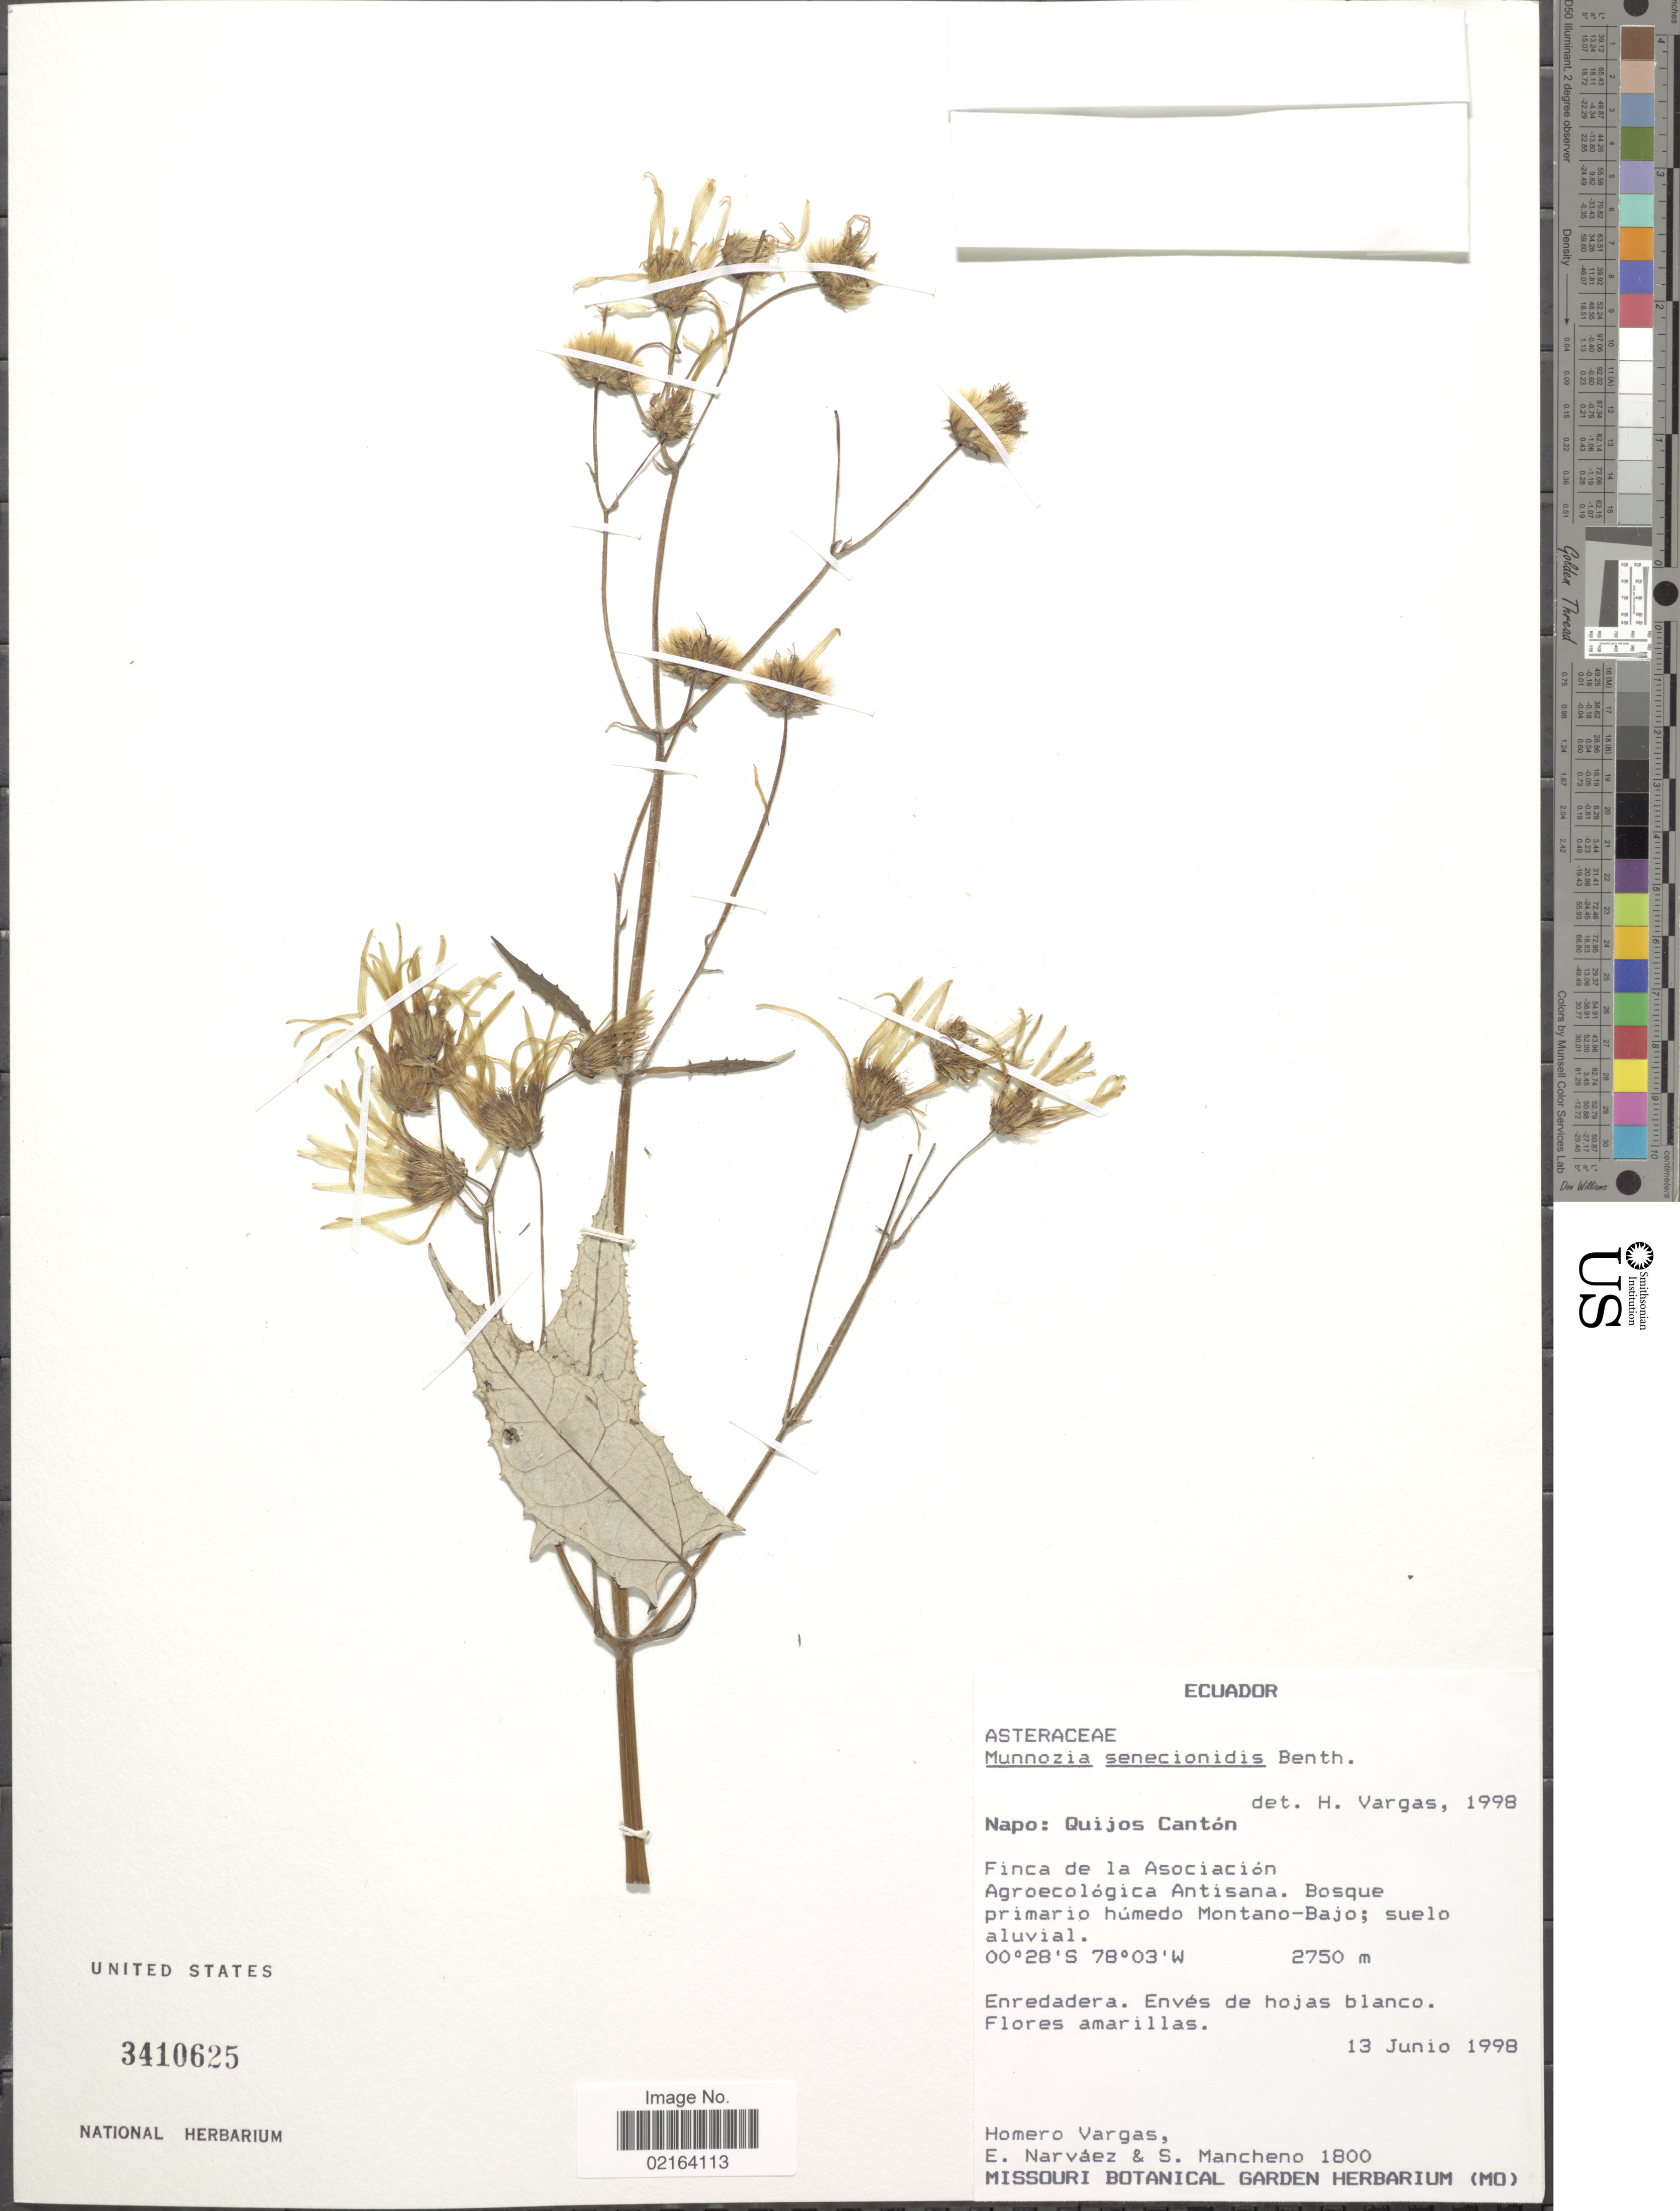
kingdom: Plantae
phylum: Tracheophyta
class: Magnoliopsida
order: Asterales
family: Asteraceae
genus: Munnozia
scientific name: Munnozia senecionidis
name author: Benth.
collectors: H. Vargas, E. Narváez & S. Mancheno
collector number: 1800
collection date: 1998-06-13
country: Ecuador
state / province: Napo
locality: Napo: Quijos Canton, Finca de La Asociacion, Agroecologica Antisana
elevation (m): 2750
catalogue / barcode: US 3410625